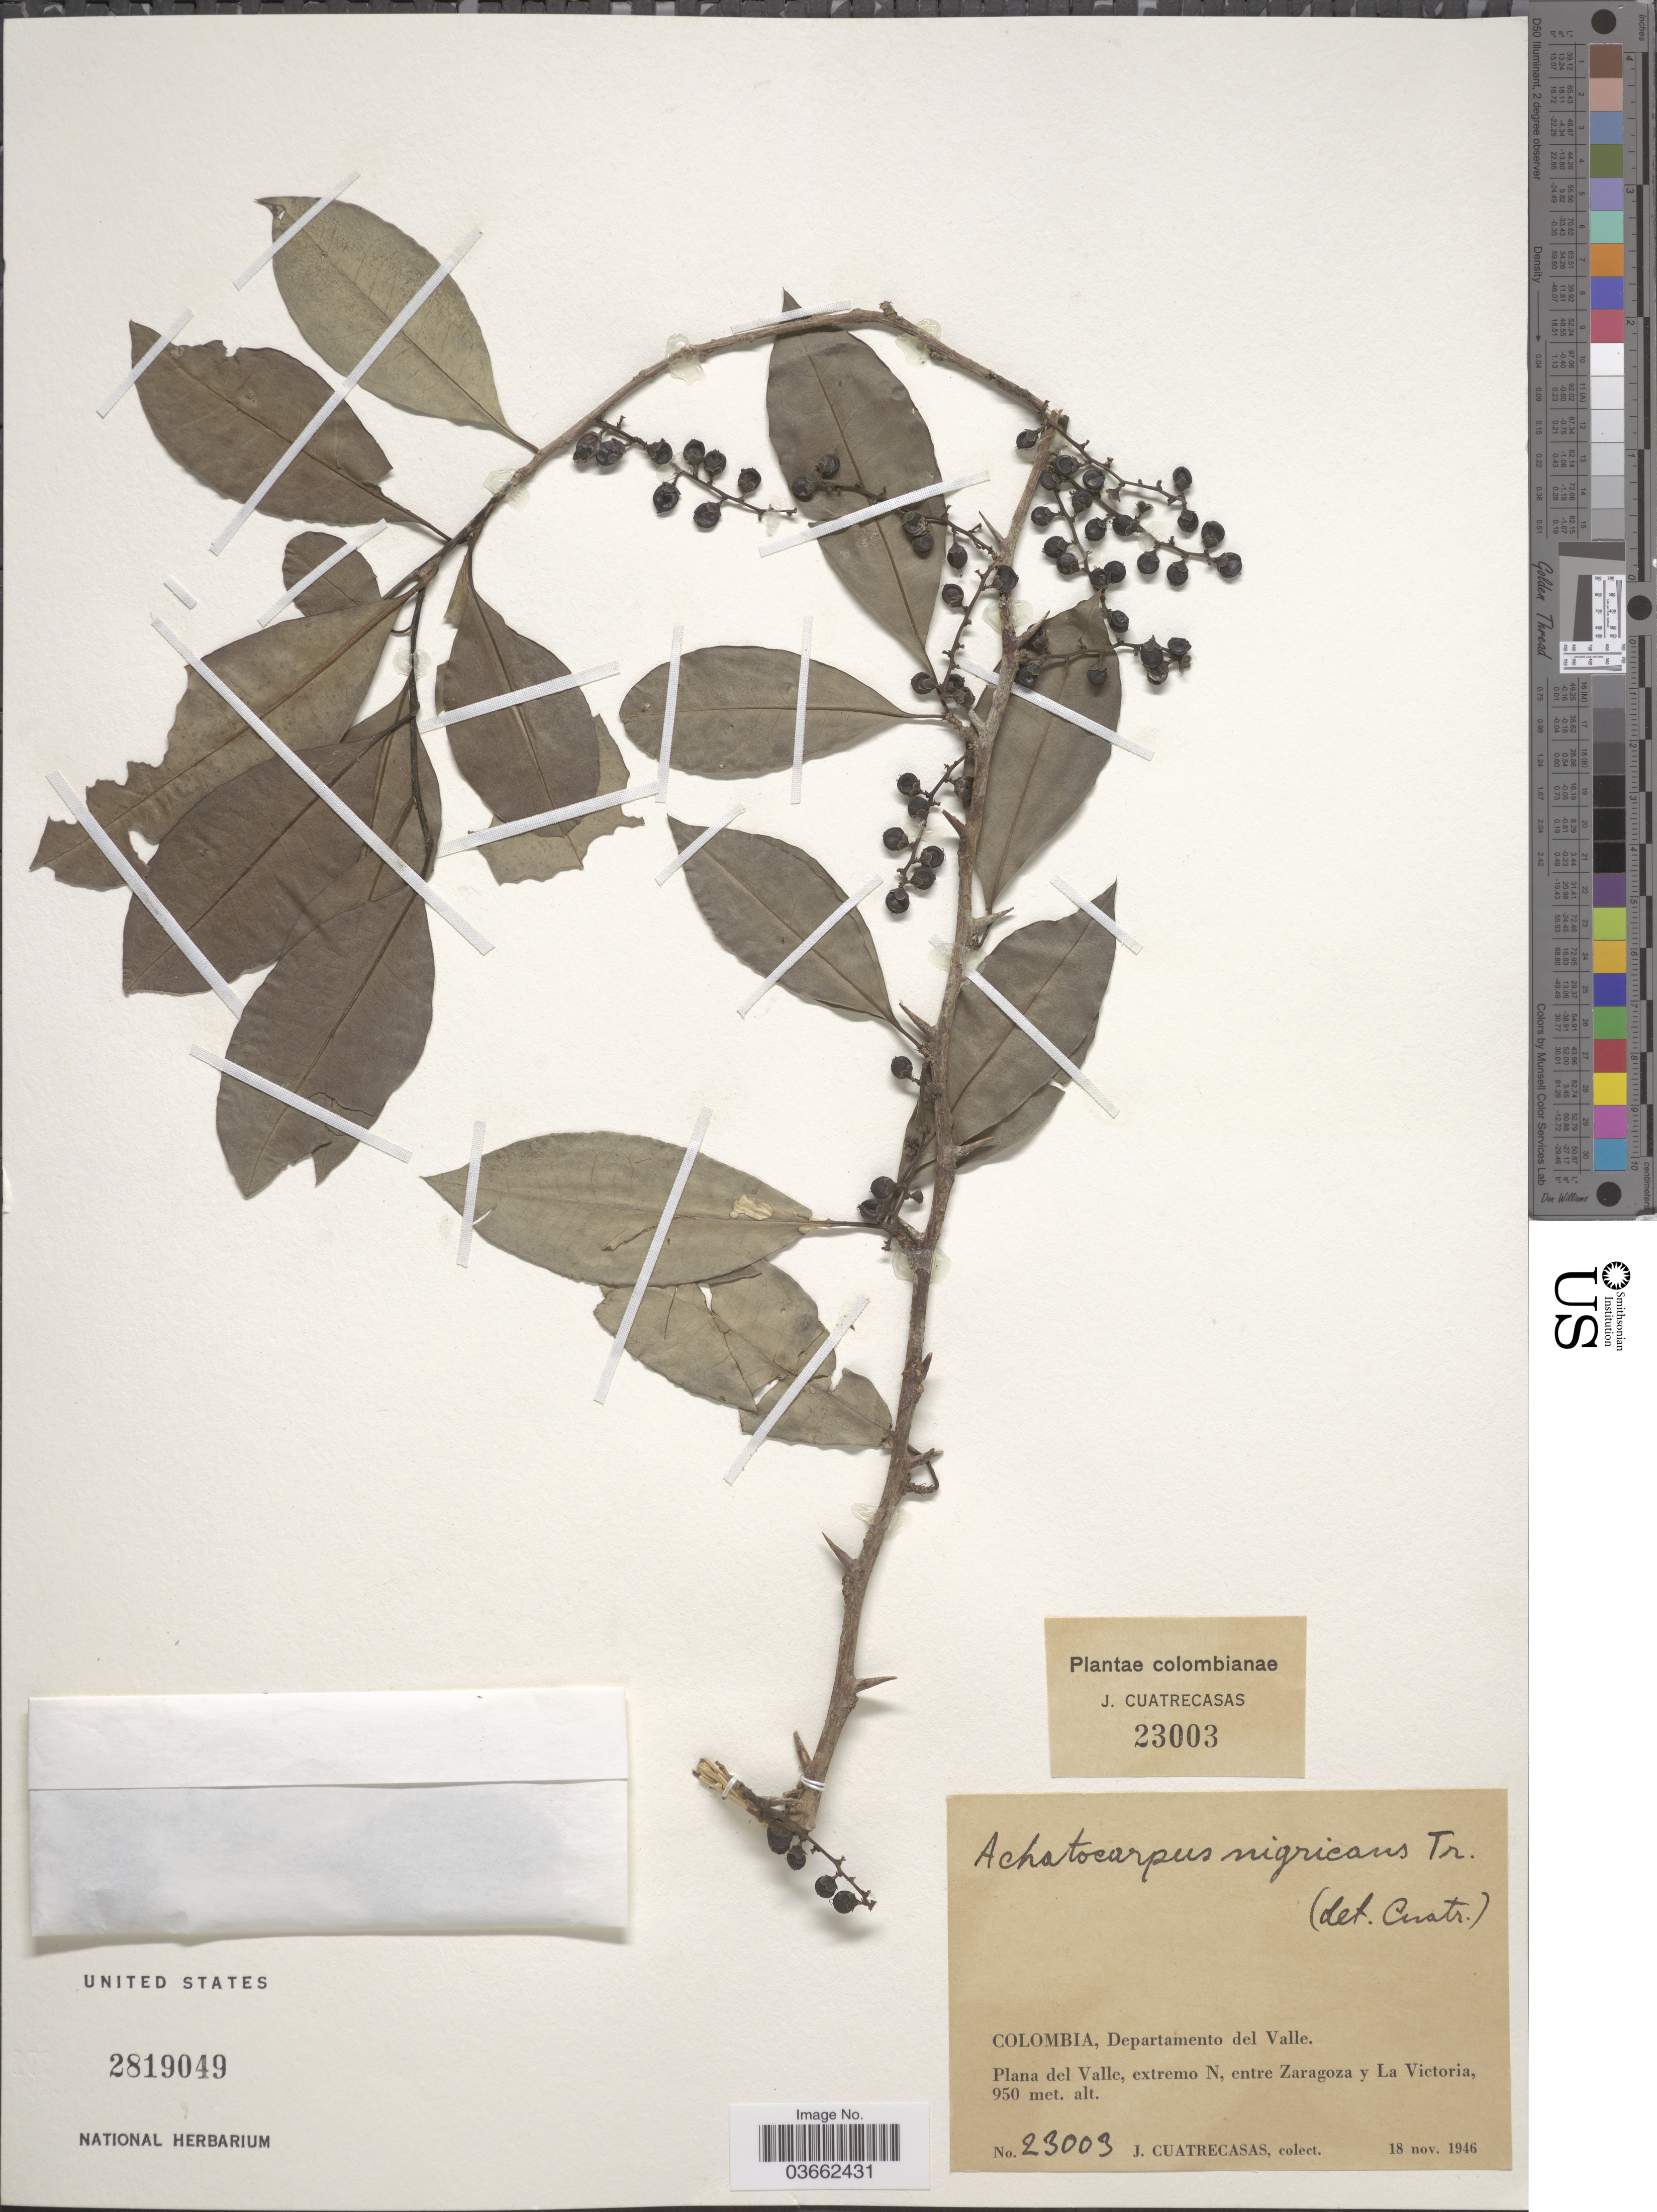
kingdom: Plantae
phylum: Tracheophyta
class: Magnoliopsida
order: Caryophyllales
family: Achatocarpaceae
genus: Achatocarpus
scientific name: Achatocarpus nigricans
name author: Triana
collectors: J. Cuatrecasas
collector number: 23003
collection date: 1946-11-18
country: Colombia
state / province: Valle del Cauca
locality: Departamento del Valle. Plana del Valle, extremo N, entre Zaragoza y La Victoria.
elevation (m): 950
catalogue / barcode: US 2819049